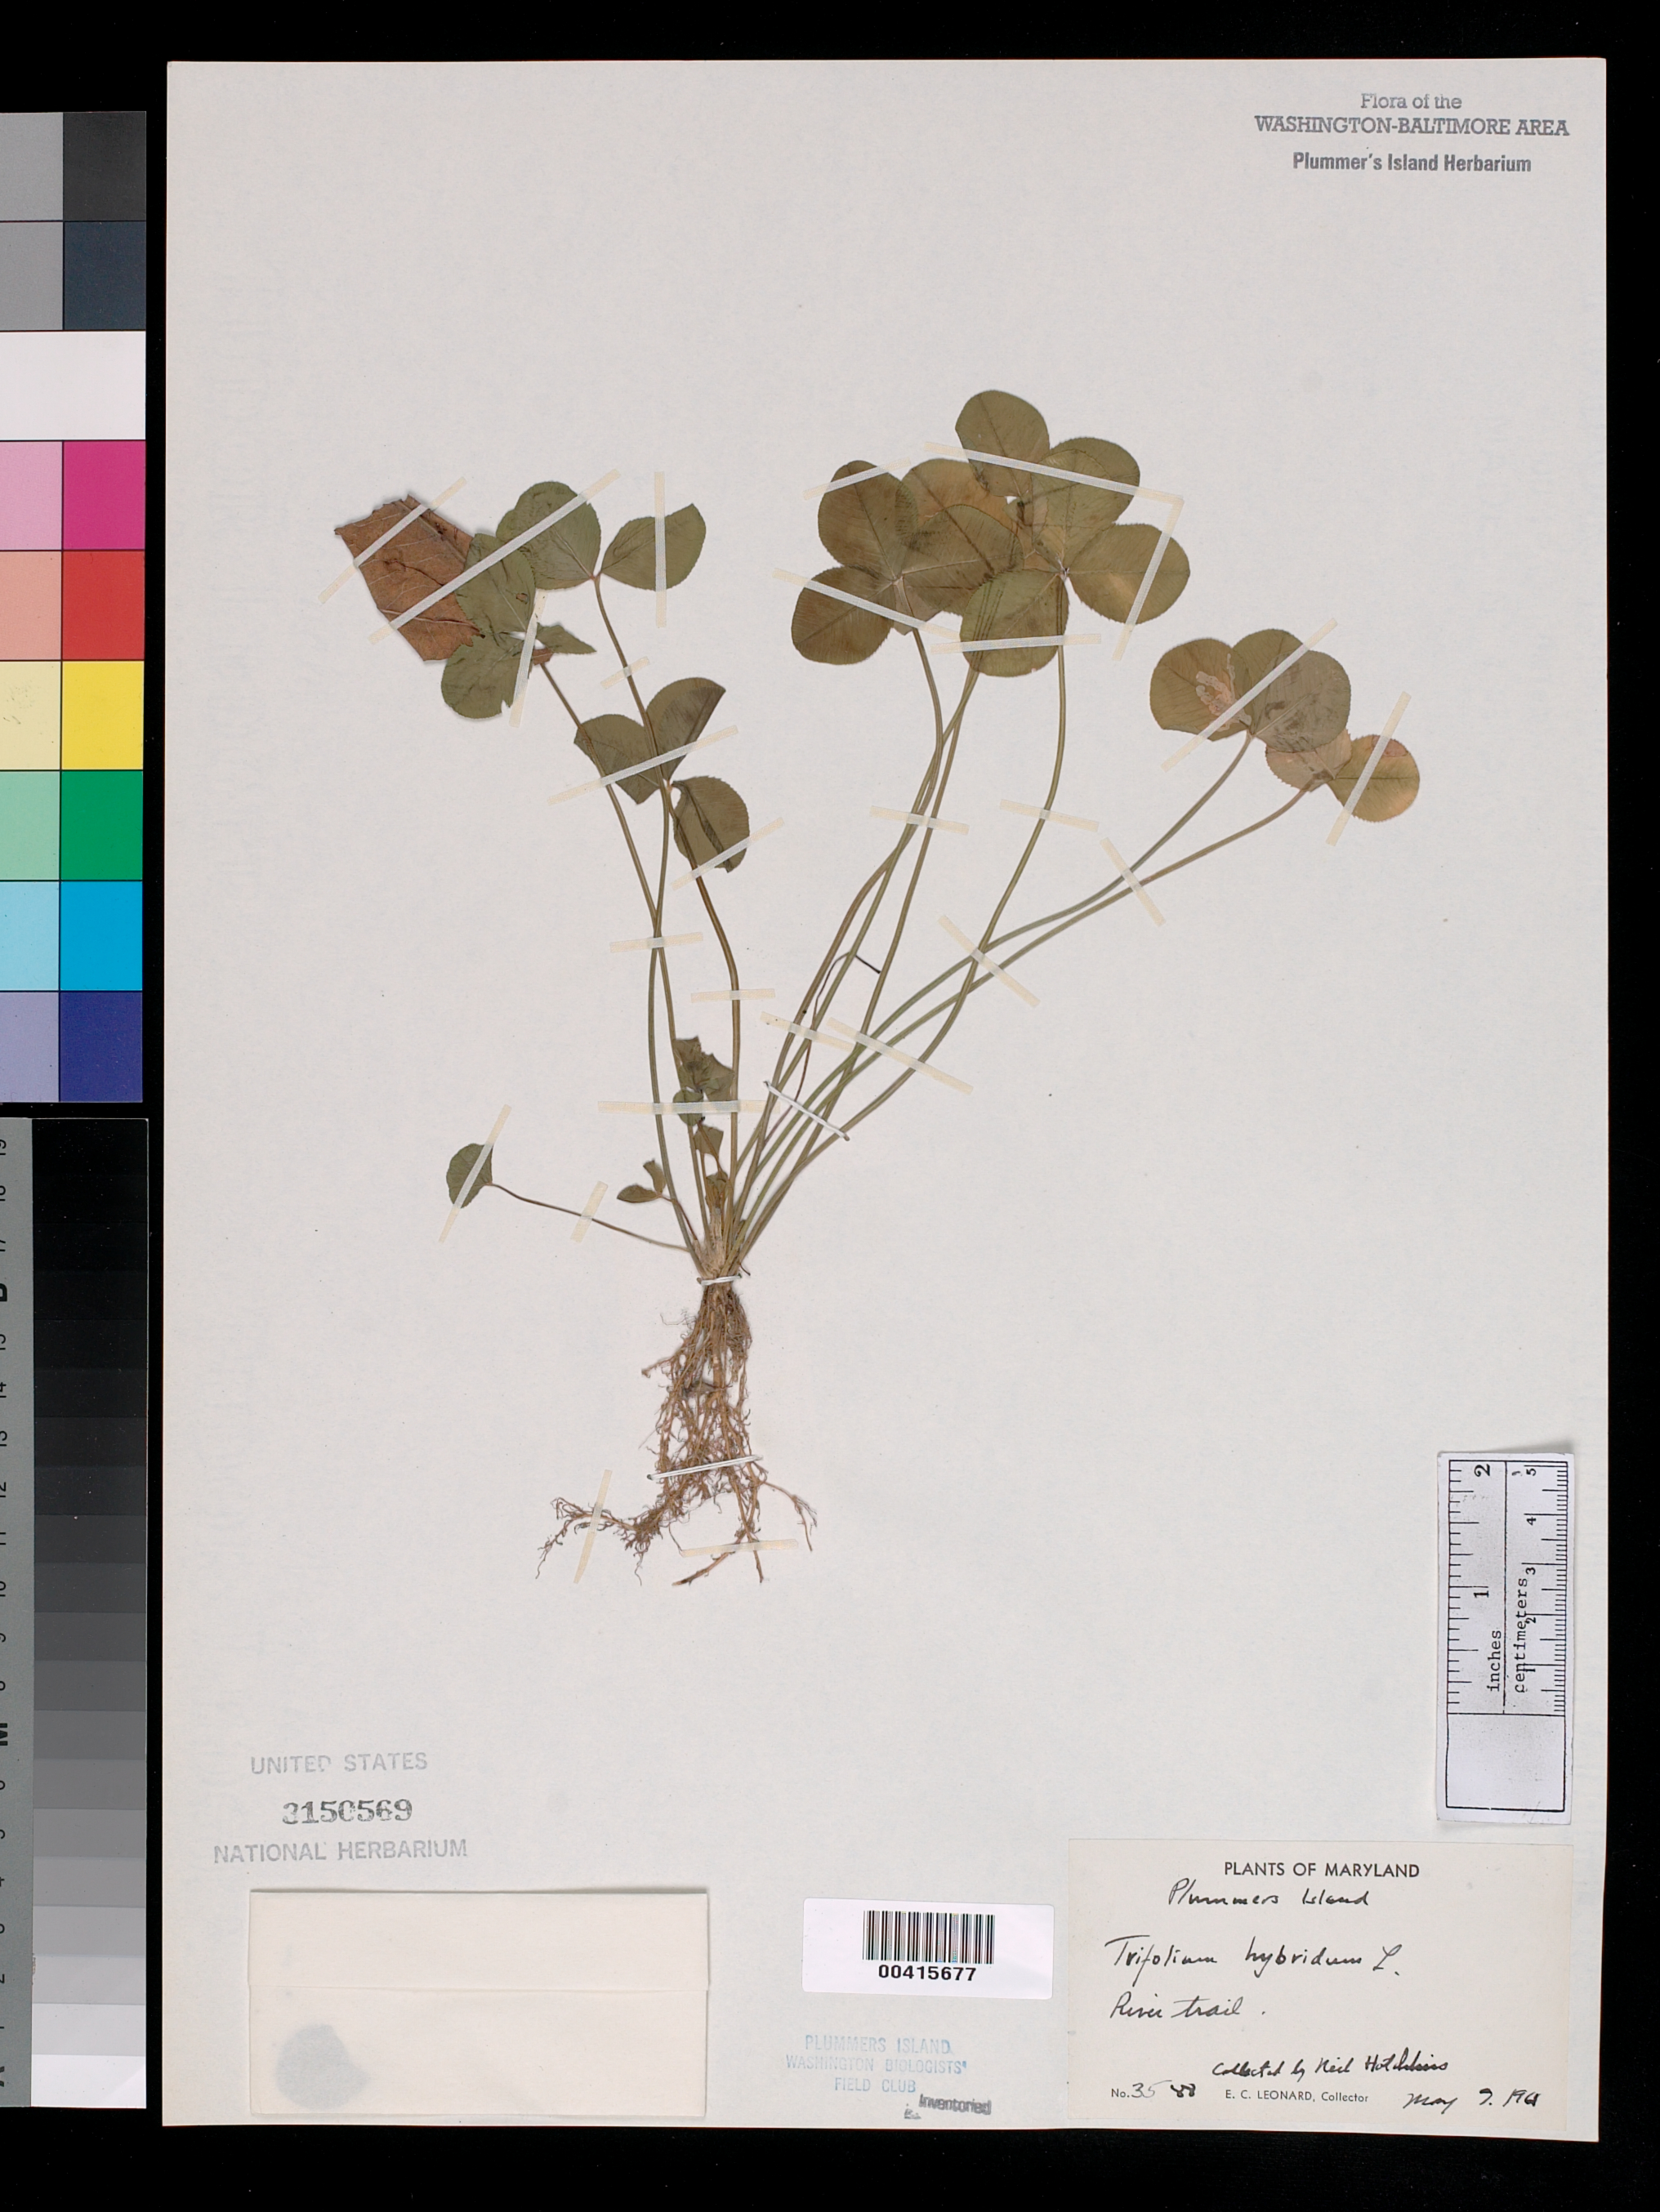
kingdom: Plantae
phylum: Tracheophyta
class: Magnoliopsida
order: Fabales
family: Fabaceae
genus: Trifolium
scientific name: Trifolium hybridum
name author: L.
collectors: E. C. Leonard & N. Hotchkiss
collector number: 3588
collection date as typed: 09 May 1961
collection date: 1961-05-09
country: United States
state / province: Maryland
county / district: Montgomery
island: Plummers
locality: Plummer's Island; River trail C. & O. Canal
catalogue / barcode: US 3150569